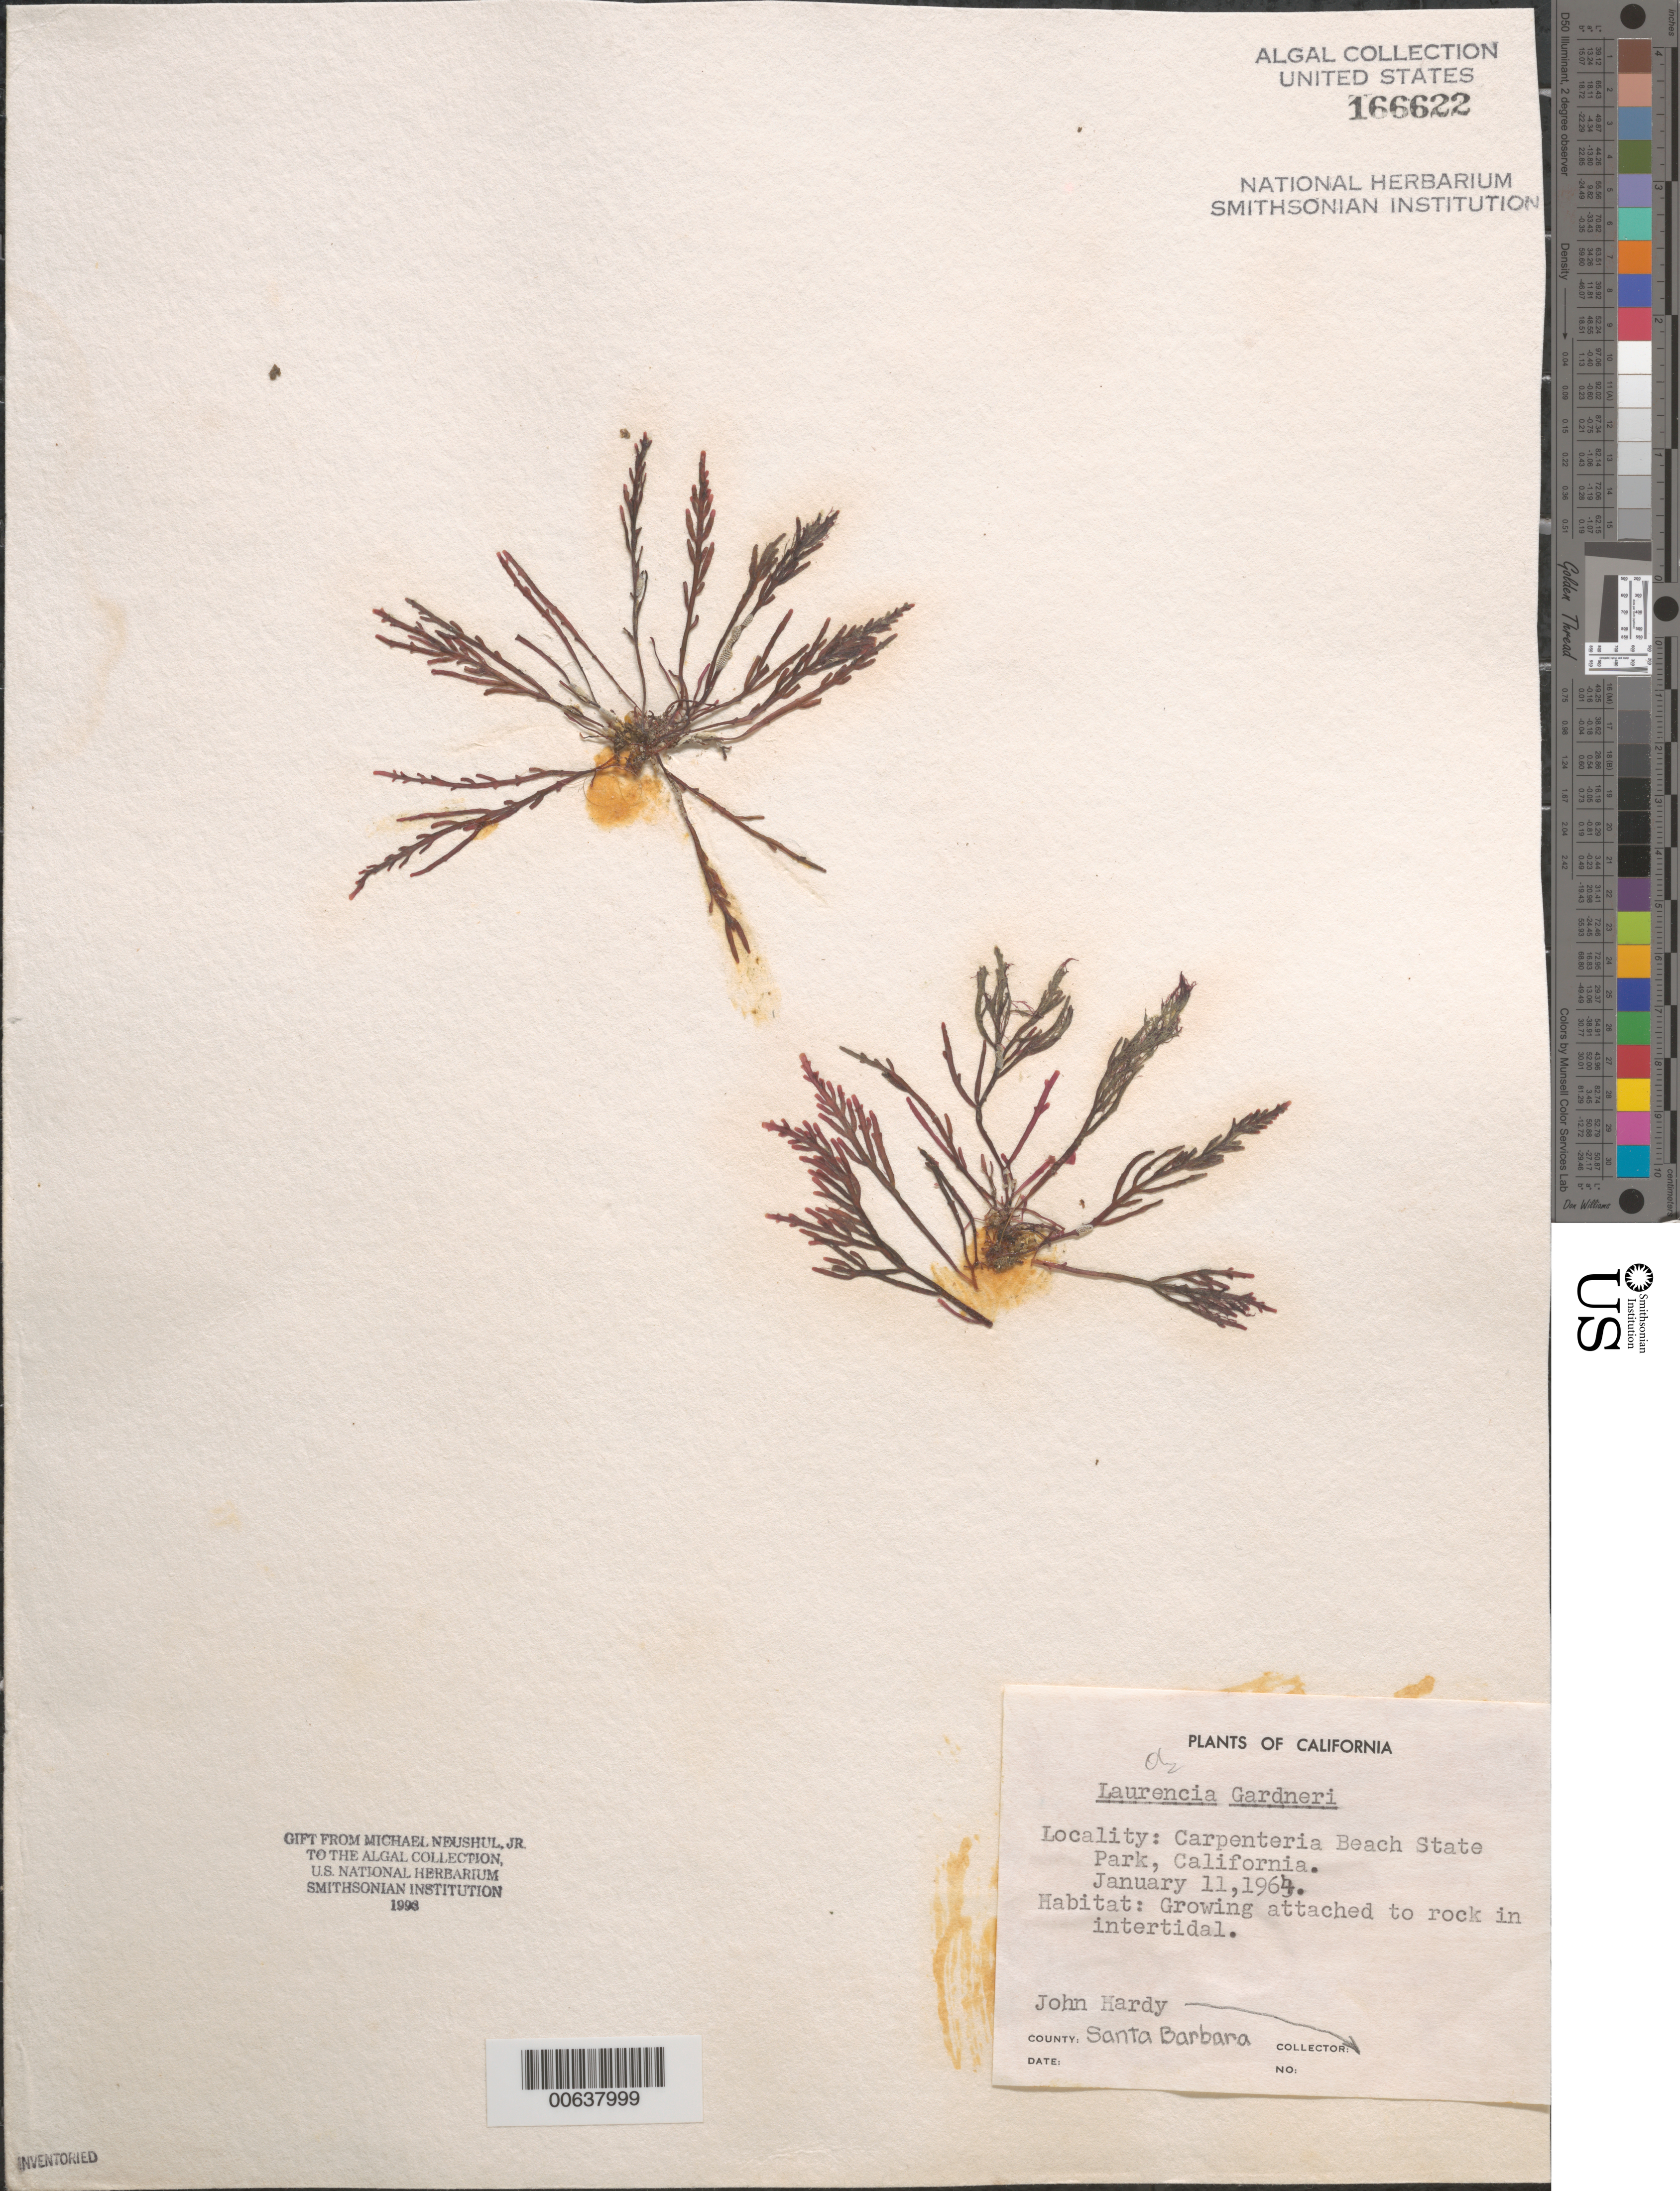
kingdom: Plantae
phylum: Rhodophyta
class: Florideophyceae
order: Ceramiales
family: Rhodomelaceae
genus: Laurencia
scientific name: Laurencia gardneri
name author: Hollenb. in G.M. Sm. & Hollenb.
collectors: J. Hardy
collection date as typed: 11 Jan 1964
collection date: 1964-01-11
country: United States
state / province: California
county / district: Santa Barbara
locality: Carpinteria State Beach Park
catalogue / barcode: US 166622